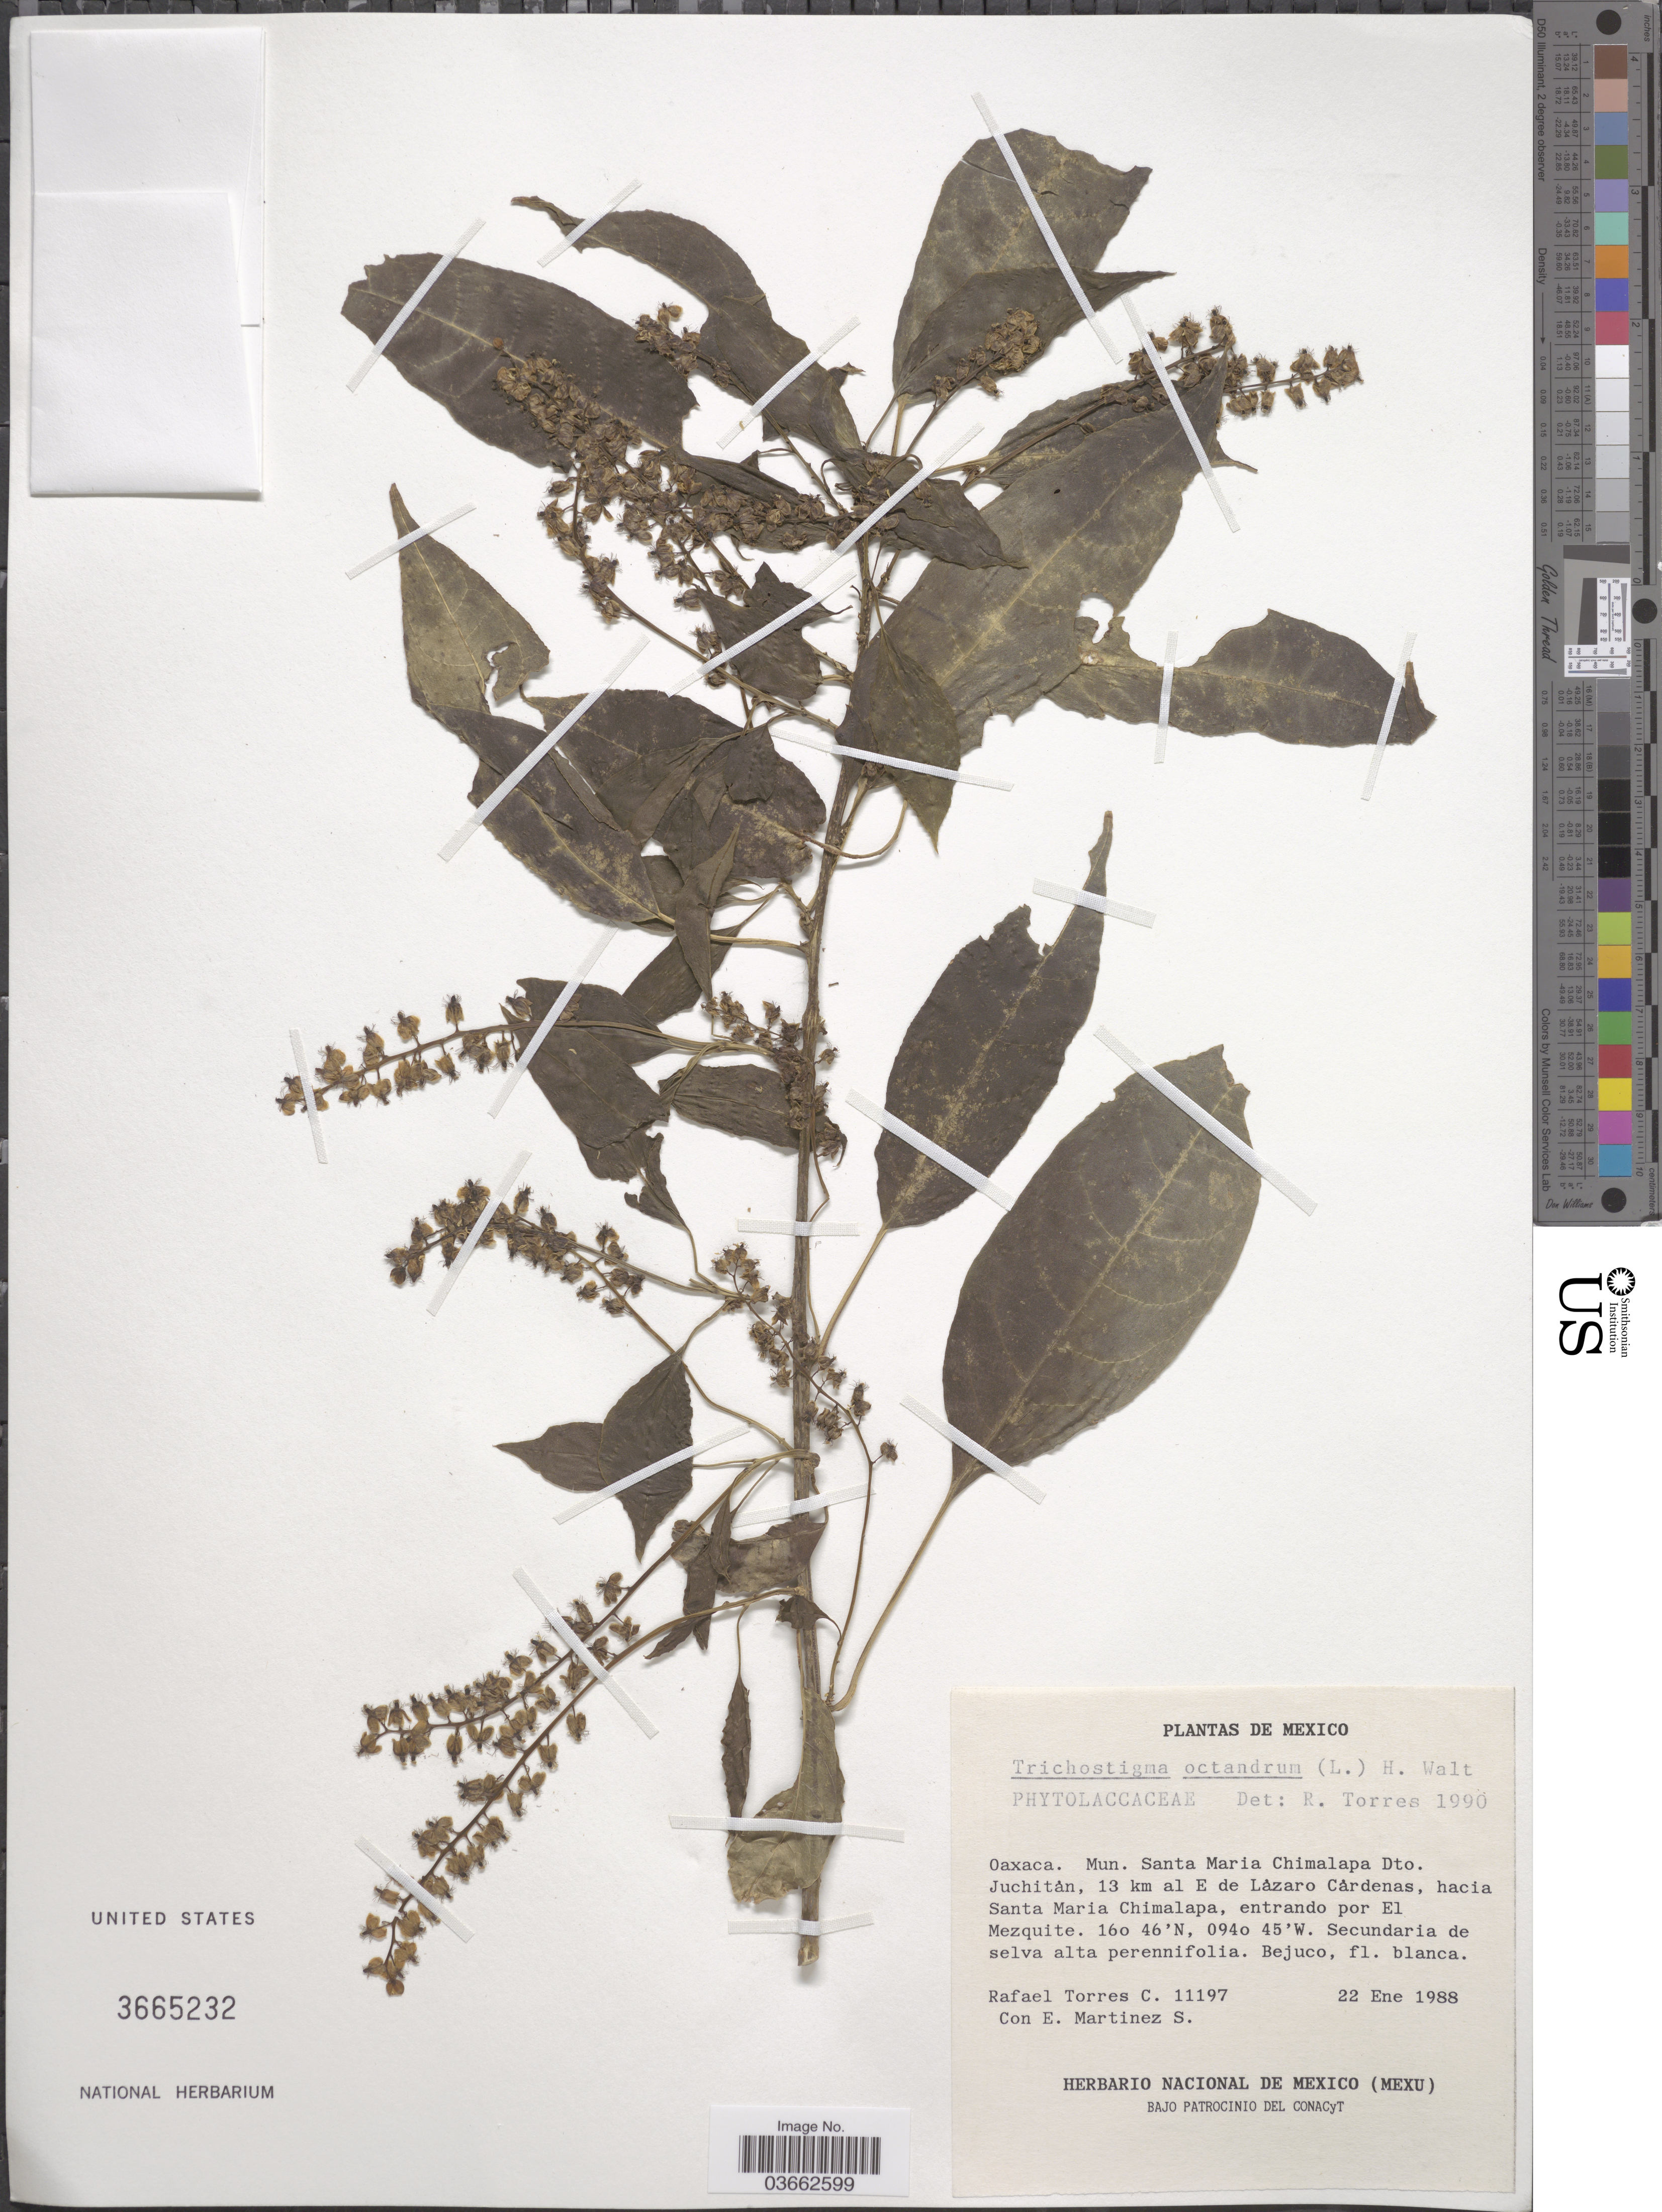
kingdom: Plantae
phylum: Tracheophyta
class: Magnoliopsida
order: Caryophyllales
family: Phytolaccaceae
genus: Trichostigma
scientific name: Trichostigma octandrum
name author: (L.) H. Walter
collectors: R. Torres C. & E. M. Martínez S.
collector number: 11197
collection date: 1988-01-22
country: Mexico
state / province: Oaxaca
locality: Mun. Santa Maria Chimalapa Dto. Juchitán, 13 km al E de Lázaro Cárdenas, hacia Santa Maria Chimalapa, entrando por El Mezquite.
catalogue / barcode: US 3665232